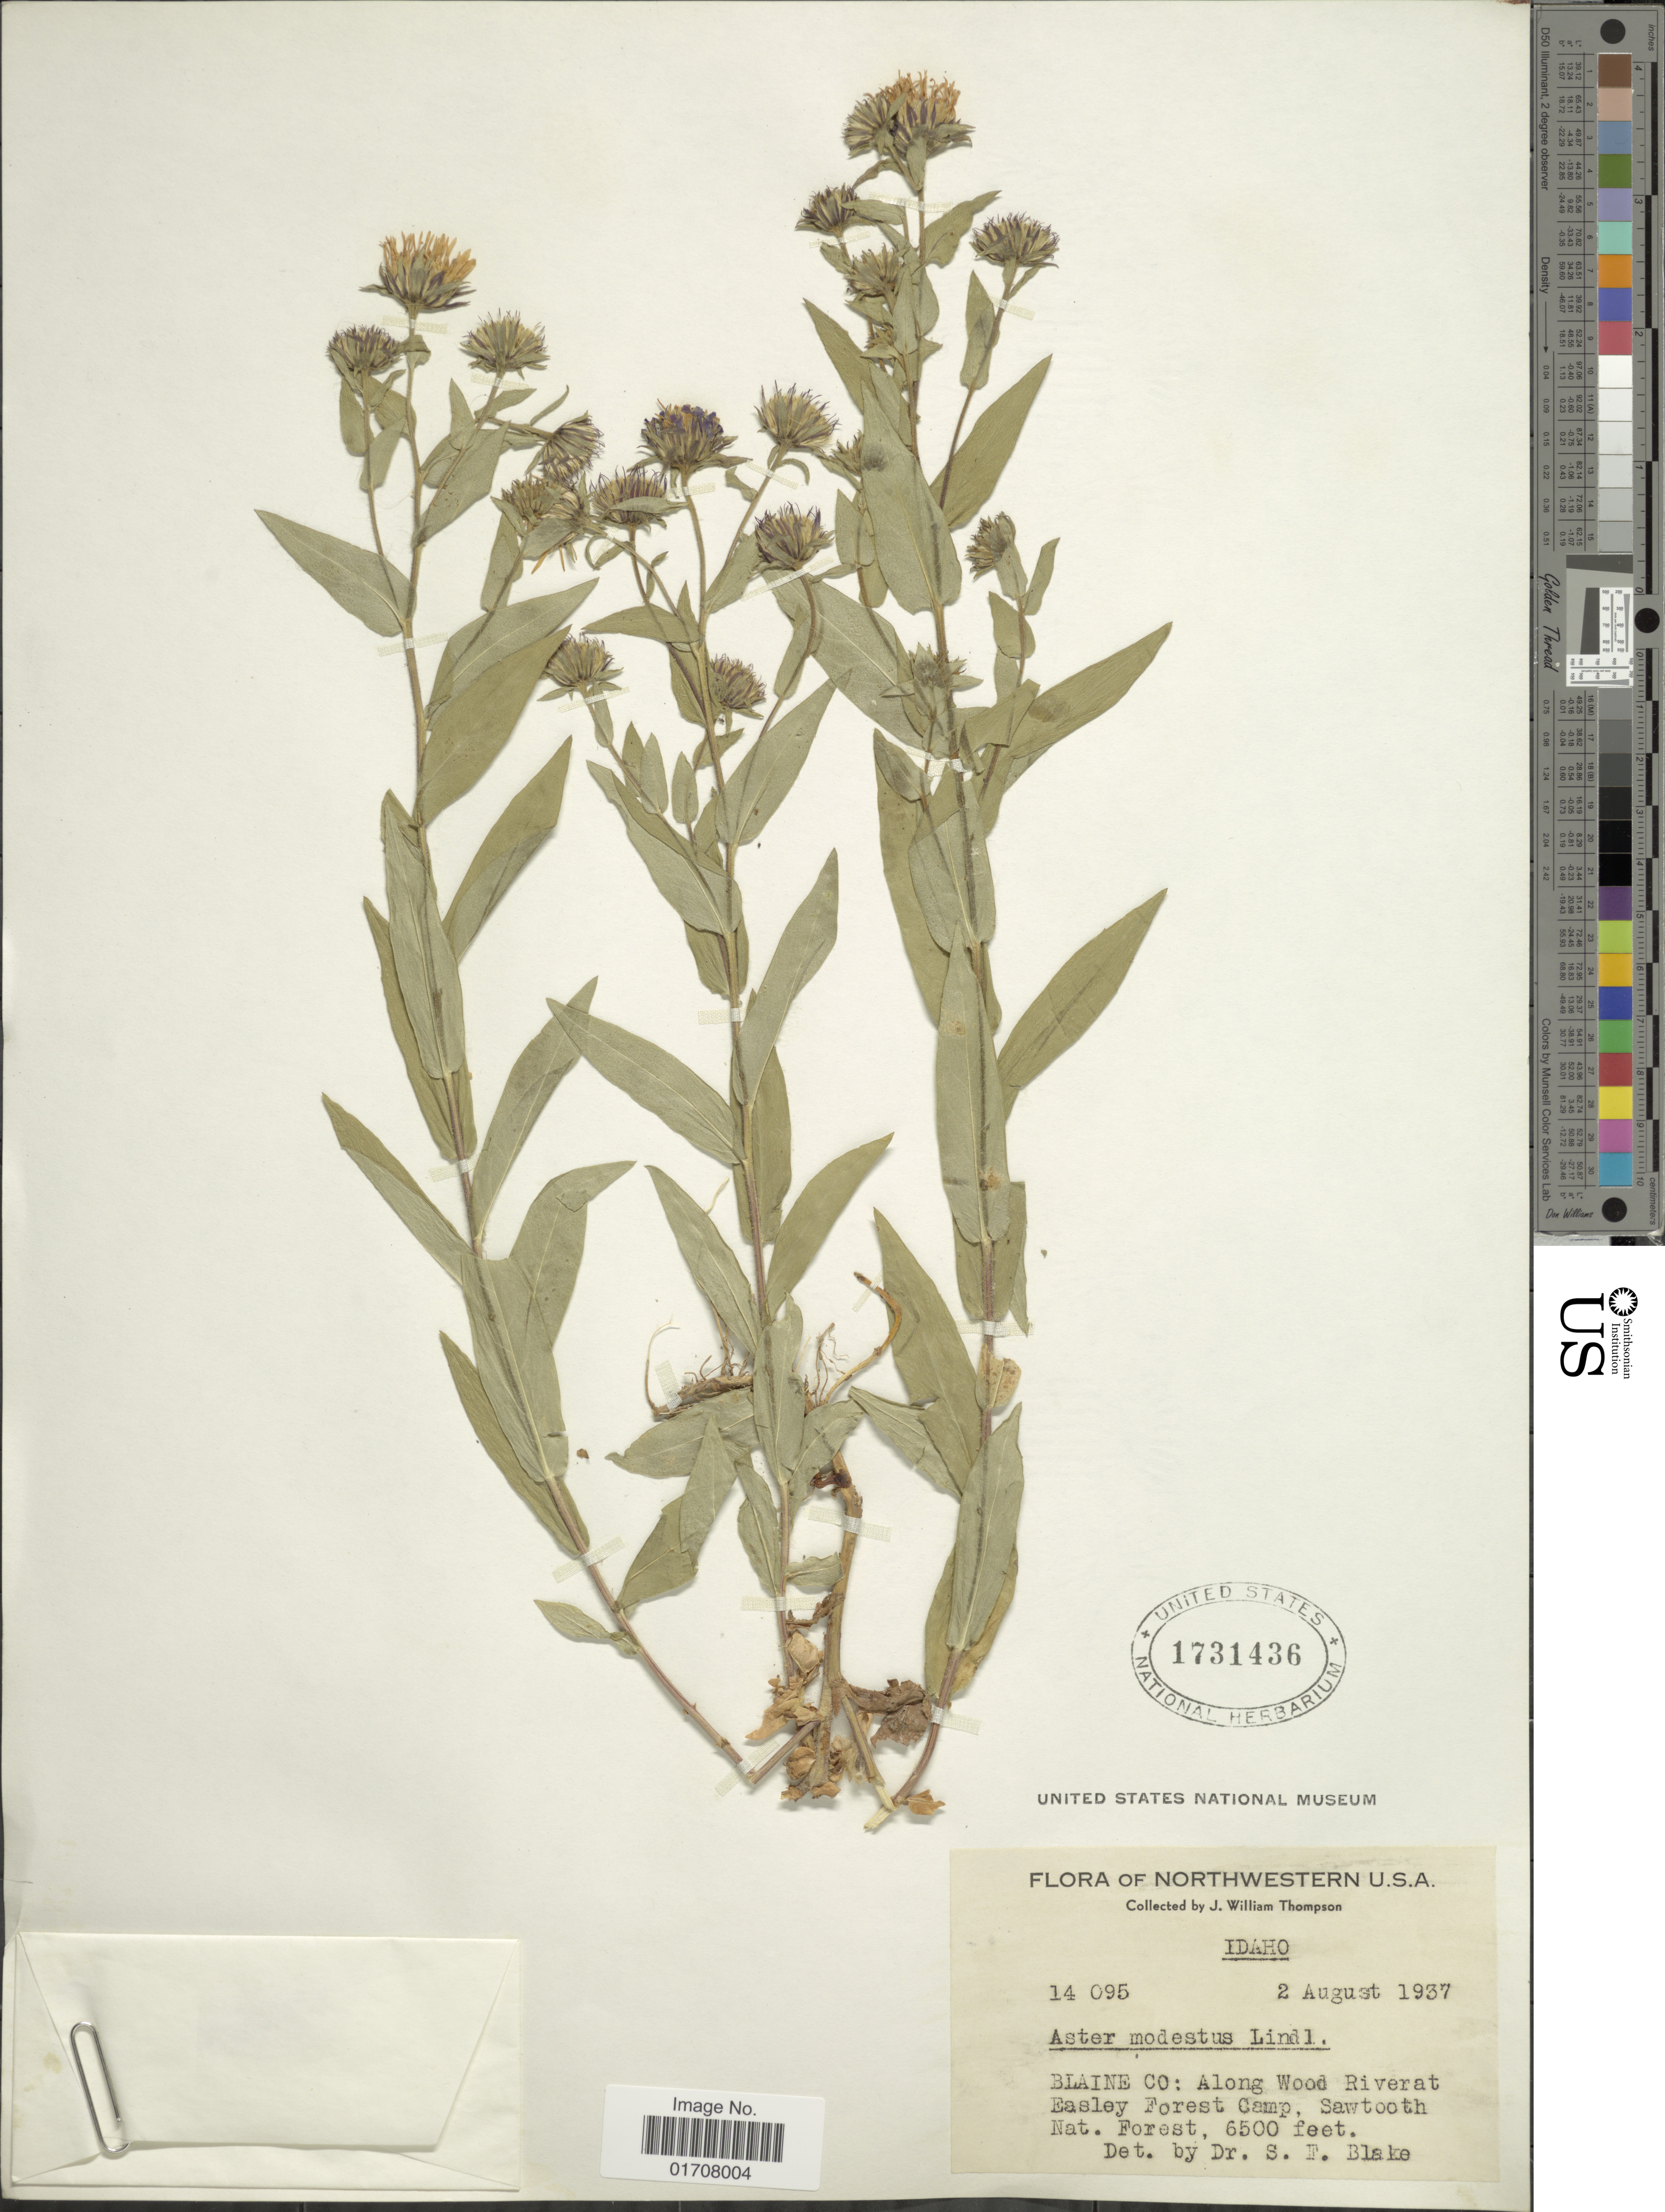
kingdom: Plantae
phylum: Tracheophyta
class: Magnoliopsida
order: Asterales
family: Asteraceae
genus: Canadanthus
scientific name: Canadanthus modestus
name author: (Lindl.) G.L. Nesom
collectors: J. W. Thompson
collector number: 14 095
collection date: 1937-08-02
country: United States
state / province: Idaho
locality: Northwestern U.S.A, Blaine Co.: Along Wood Riverat Easley Forest Camp, Sawtooth, Nat. Forest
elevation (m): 1981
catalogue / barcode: US 1731436